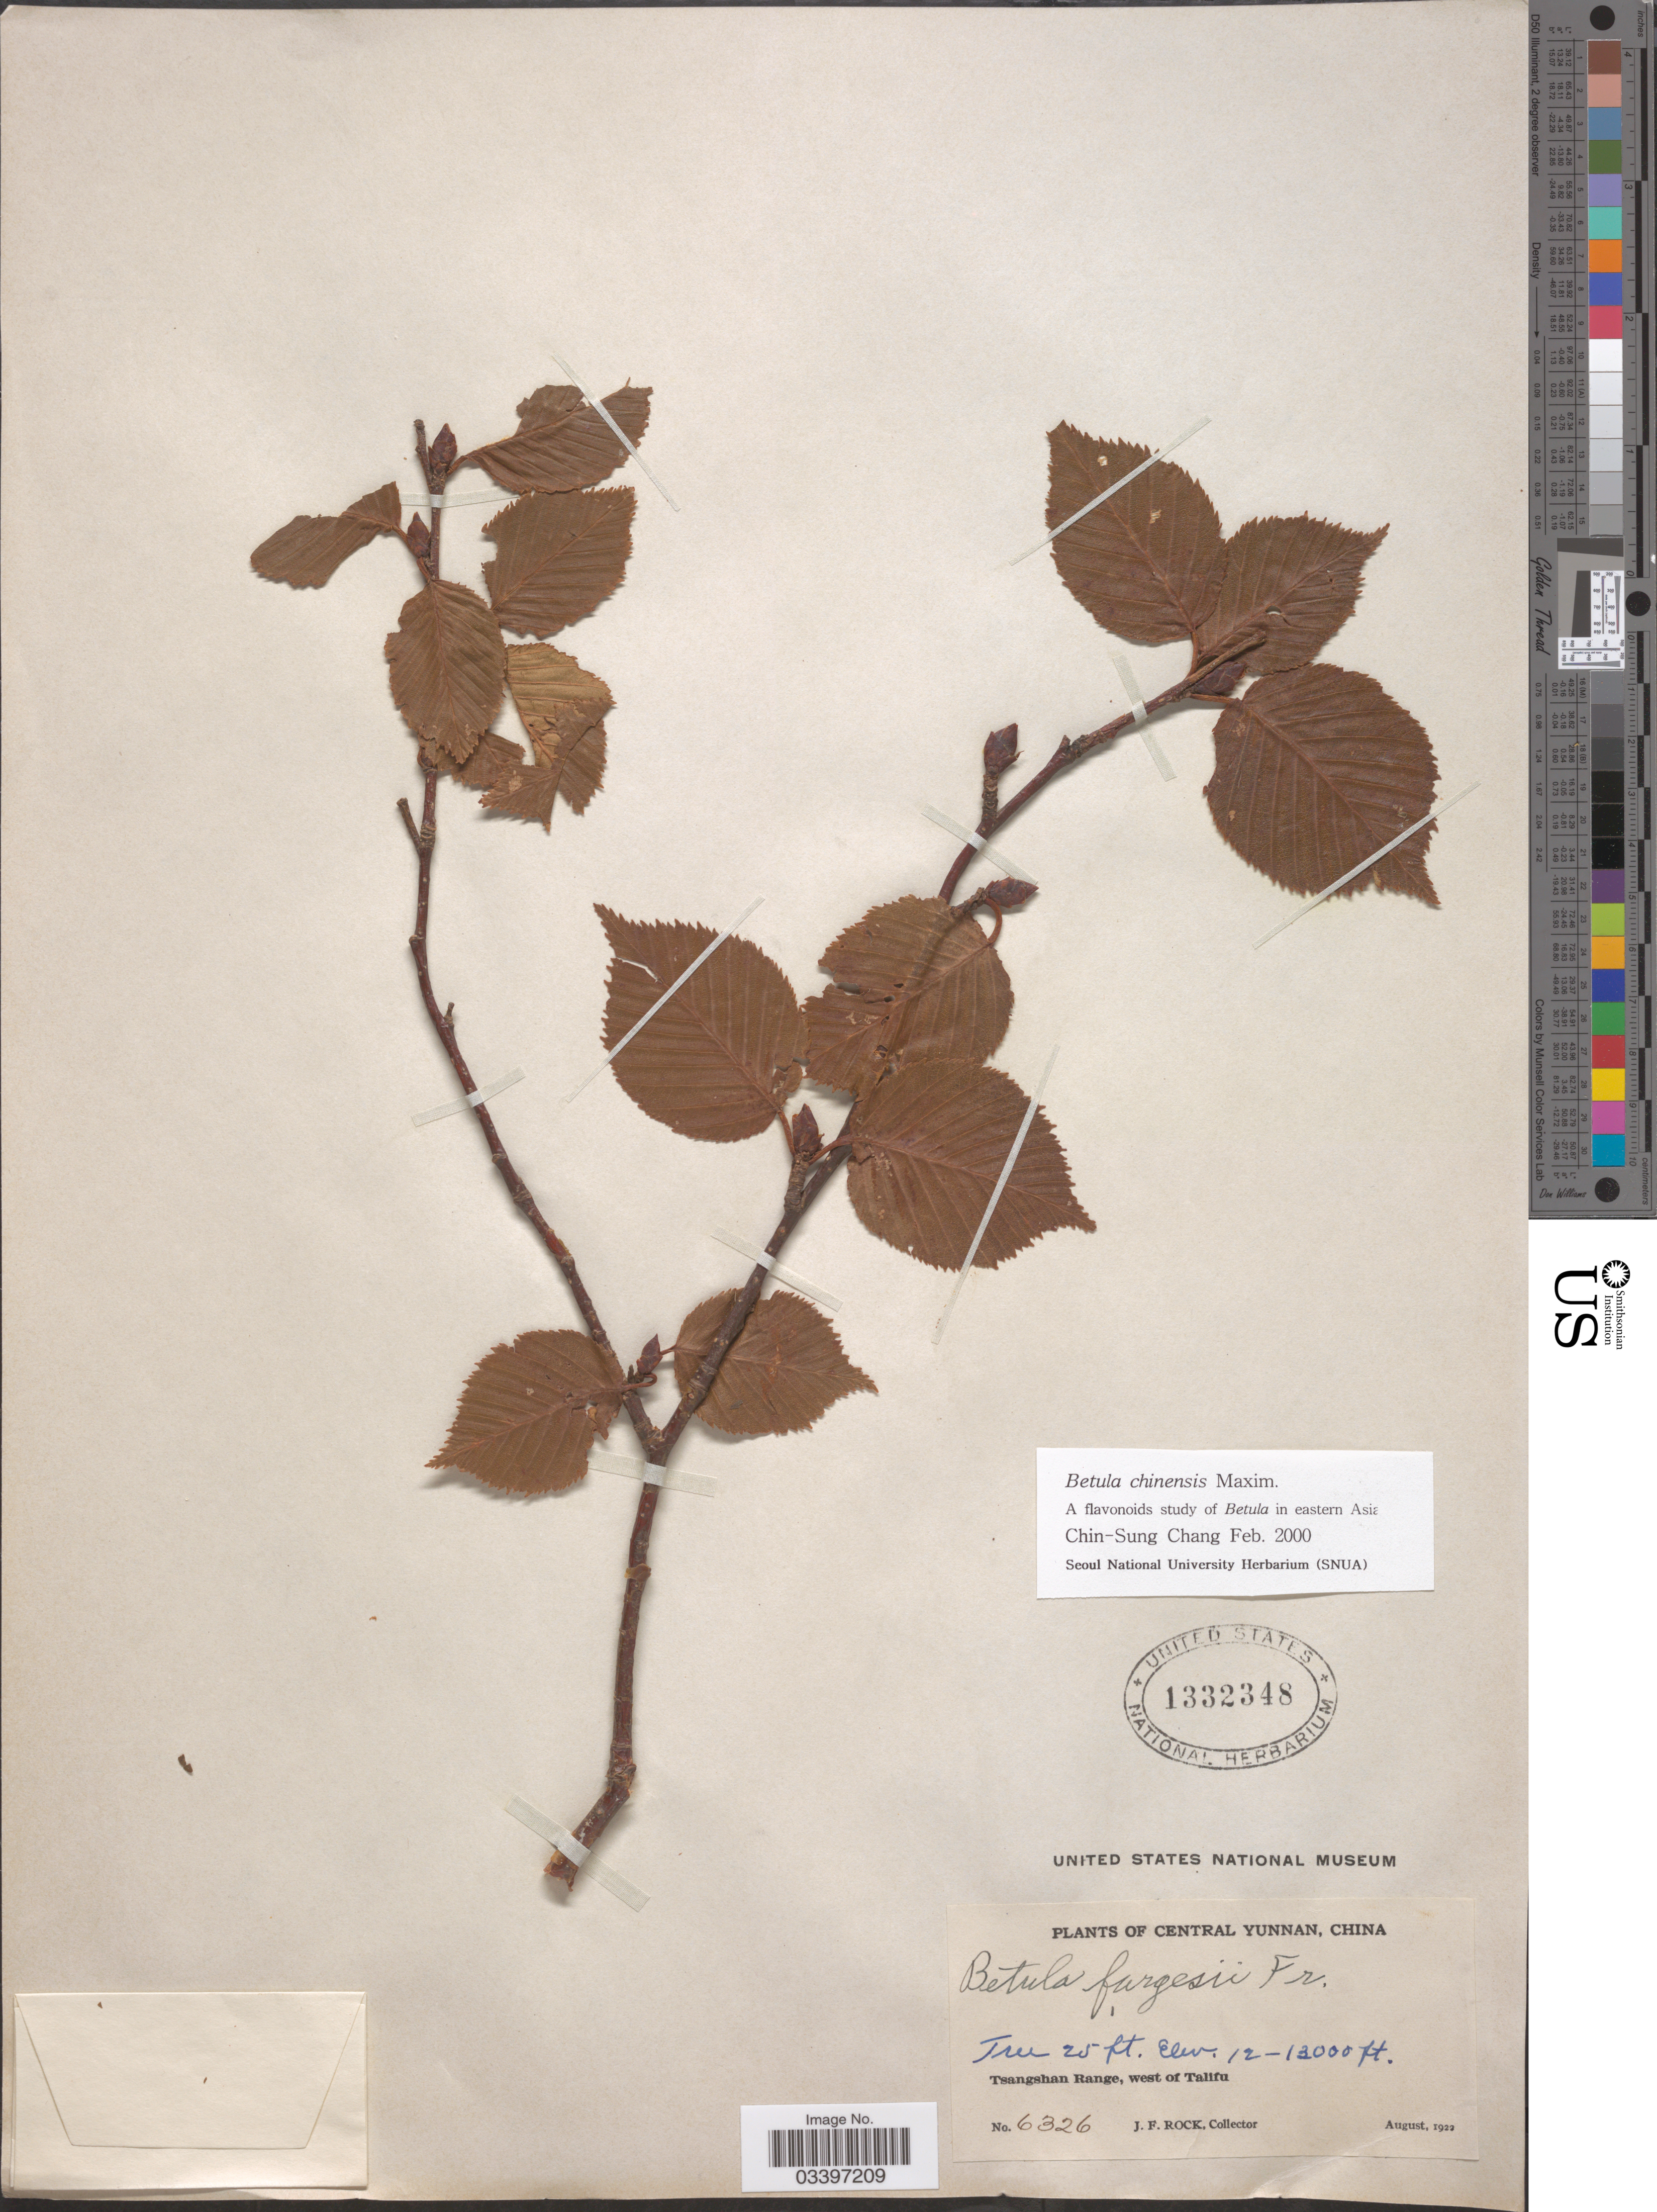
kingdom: Plantae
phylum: Tracheophyta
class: Magnoliopsida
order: Fagales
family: Betulaceae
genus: Betula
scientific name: Betula chinensis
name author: Maxim.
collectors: J. Rock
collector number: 6326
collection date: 1922-08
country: China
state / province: Yunnan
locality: Central Yunnan. Tsangshan Range, west of Talifu.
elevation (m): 3658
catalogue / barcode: US 1332348